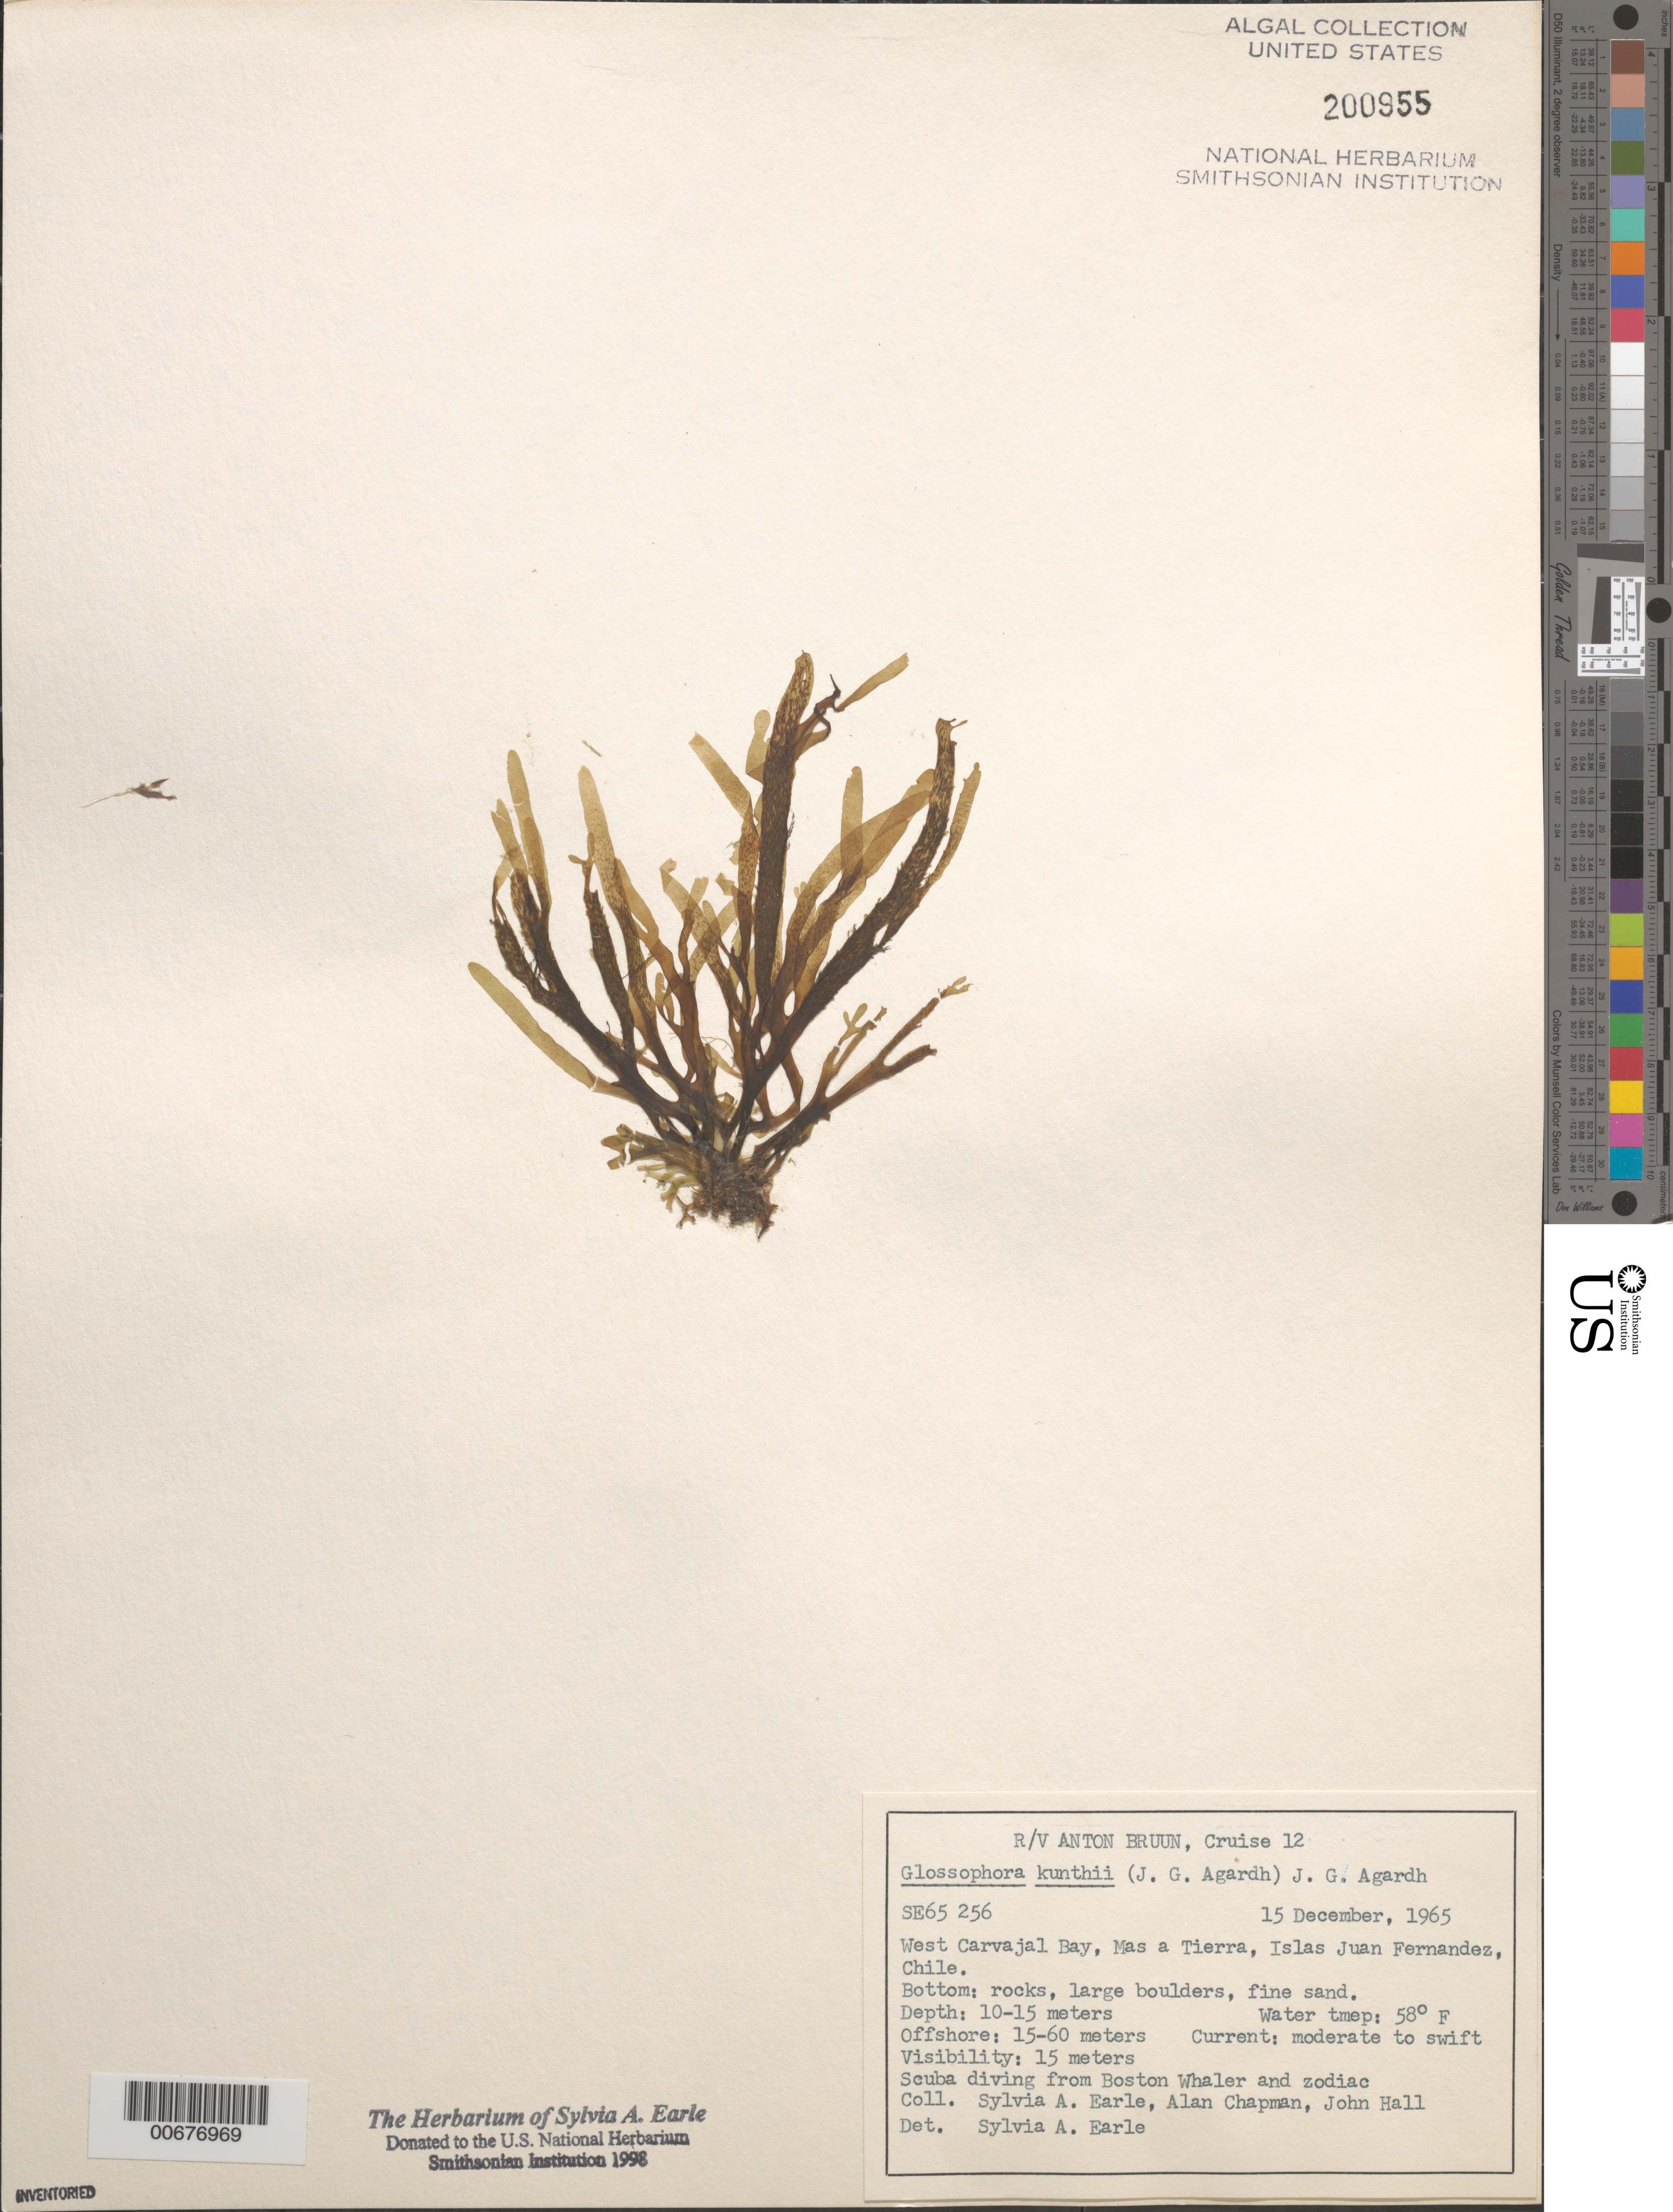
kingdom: Chromista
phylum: Ochrophyta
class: Phaeophyceae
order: Dictyotales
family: Dictyotaceae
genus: Dictyota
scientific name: Dictyota kunthii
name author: (C. Agardh) Grev.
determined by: Algae name updating Project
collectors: S. A. Earle, A. Chapman & J. Hall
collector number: SE 65256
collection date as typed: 15 Dec 1965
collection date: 1965-12-15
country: Chile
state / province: Valparaíso (V)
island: Isla Más a Tierra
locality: West Carvajal Bay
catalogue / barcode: US 200955